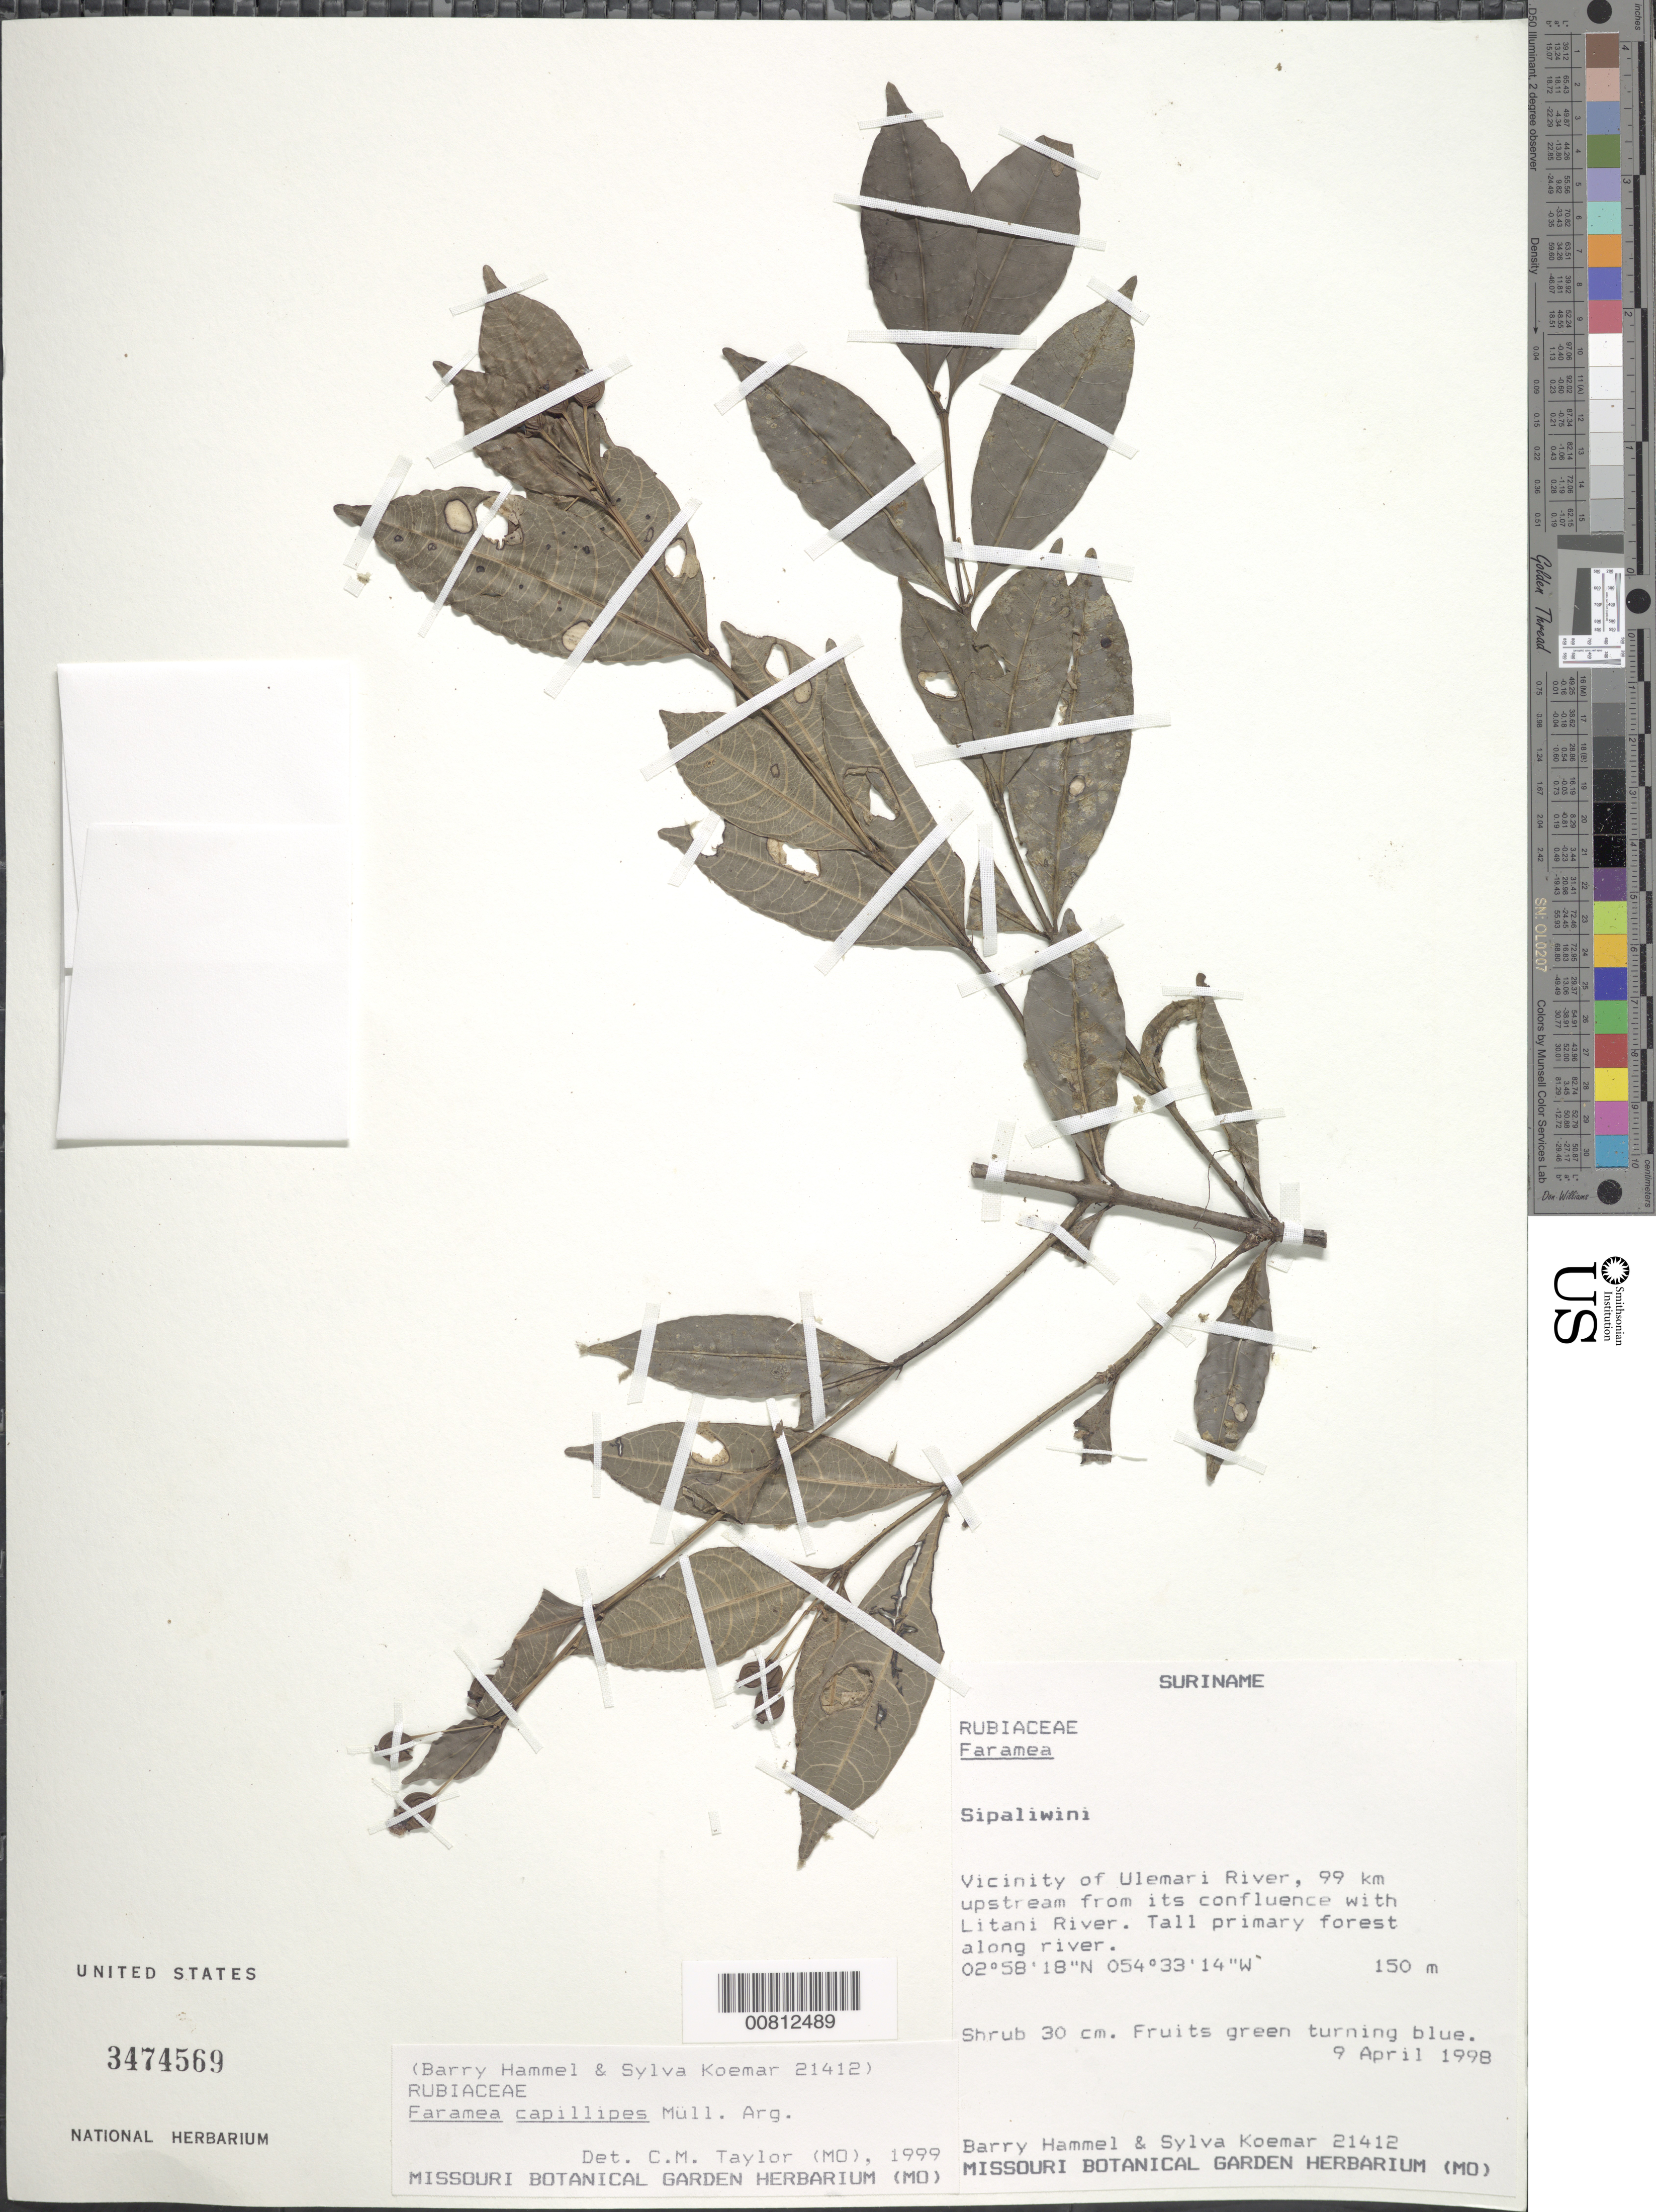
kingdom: Plantae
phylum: Tracheophyta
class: Magnoliopsida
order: Gentianales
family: Rubiaceae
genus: Faramea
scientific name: Faramea capillipes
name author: Müll. Arg.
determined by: Taylor, Charlotte M.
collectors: B. Hammel & S. Koemar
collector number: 21412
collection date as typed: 9-Apr-98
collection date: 1998-04-09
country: Suriname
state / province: Sipaliwini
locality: Ulemari R., 99 km upstream from confl. with Litani R.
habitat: Tall primary forest along river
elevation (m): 150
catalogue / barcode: US 3474569